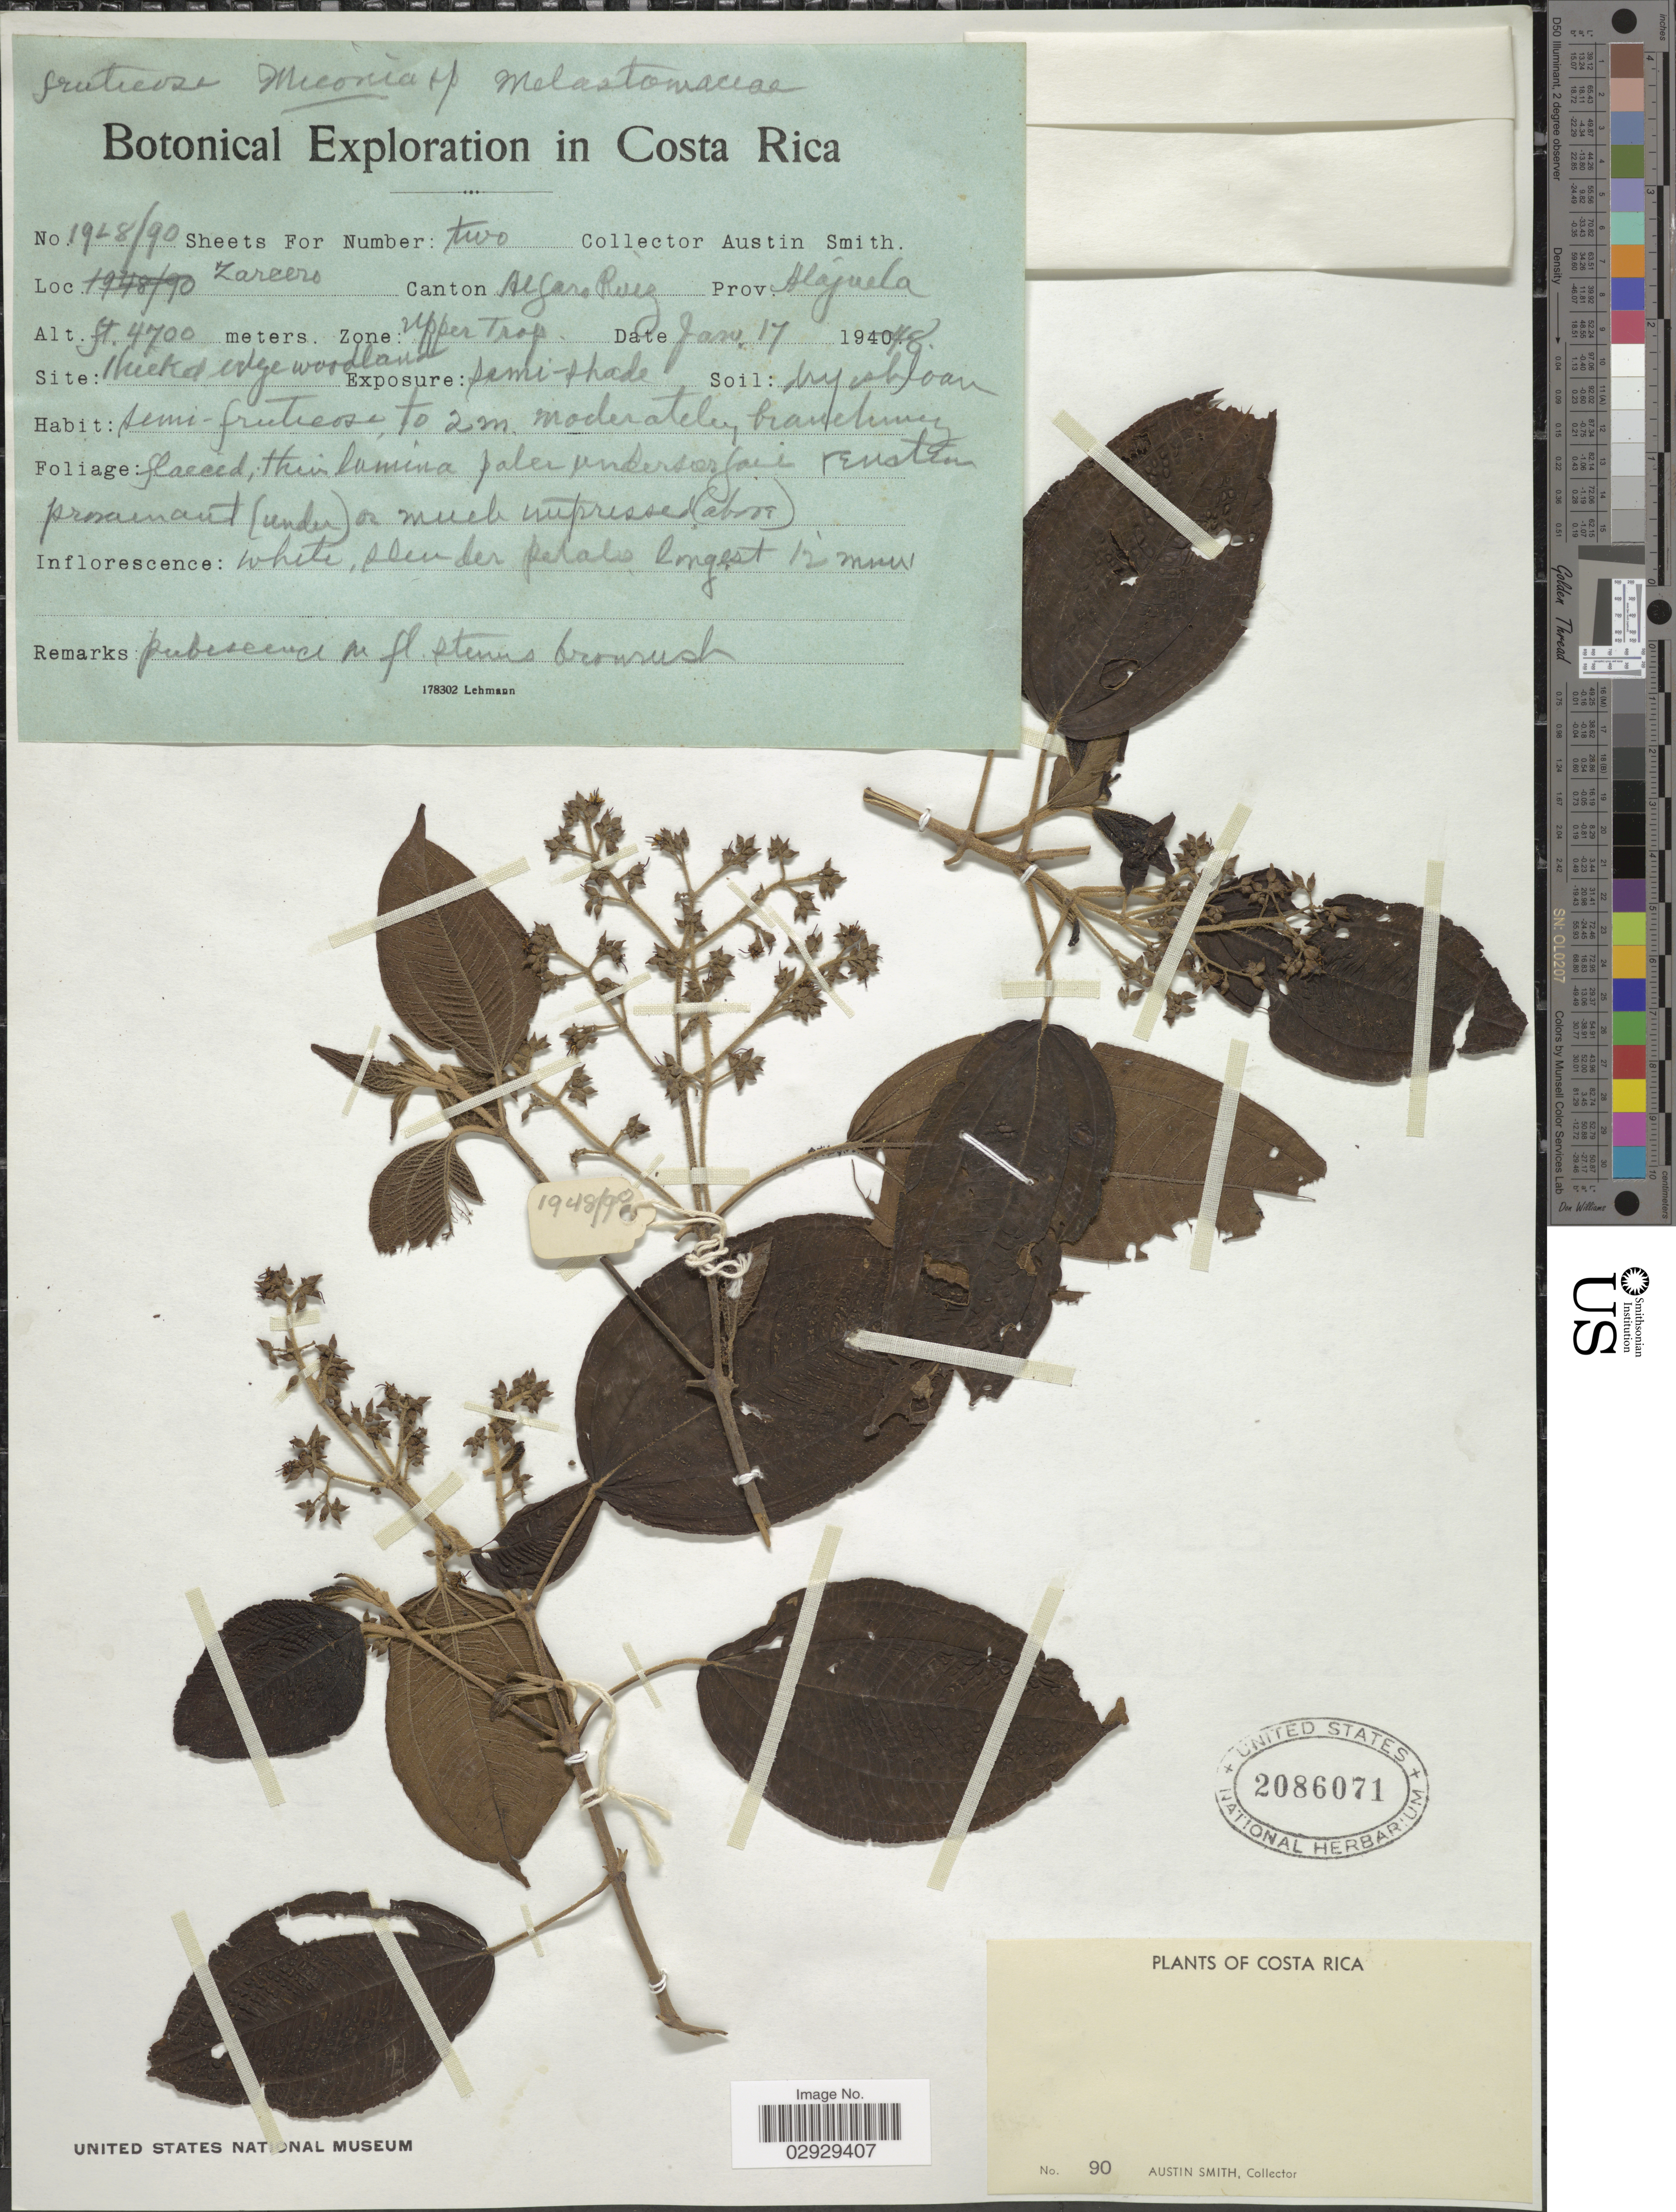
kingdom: Plantae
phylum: Tracheophyta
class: Magnoliopsida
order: Myrtales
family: Melastomataceae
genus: Leandra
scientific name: Leandra sp.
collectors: Aust P. Smith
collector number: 1928*/90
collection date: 1948-01-17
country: Costa Rica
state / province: Alajuela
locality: Zarcero, Alfaro Ruiz, Prov. Alajuela.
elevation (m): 1433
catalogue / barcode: US 2086071